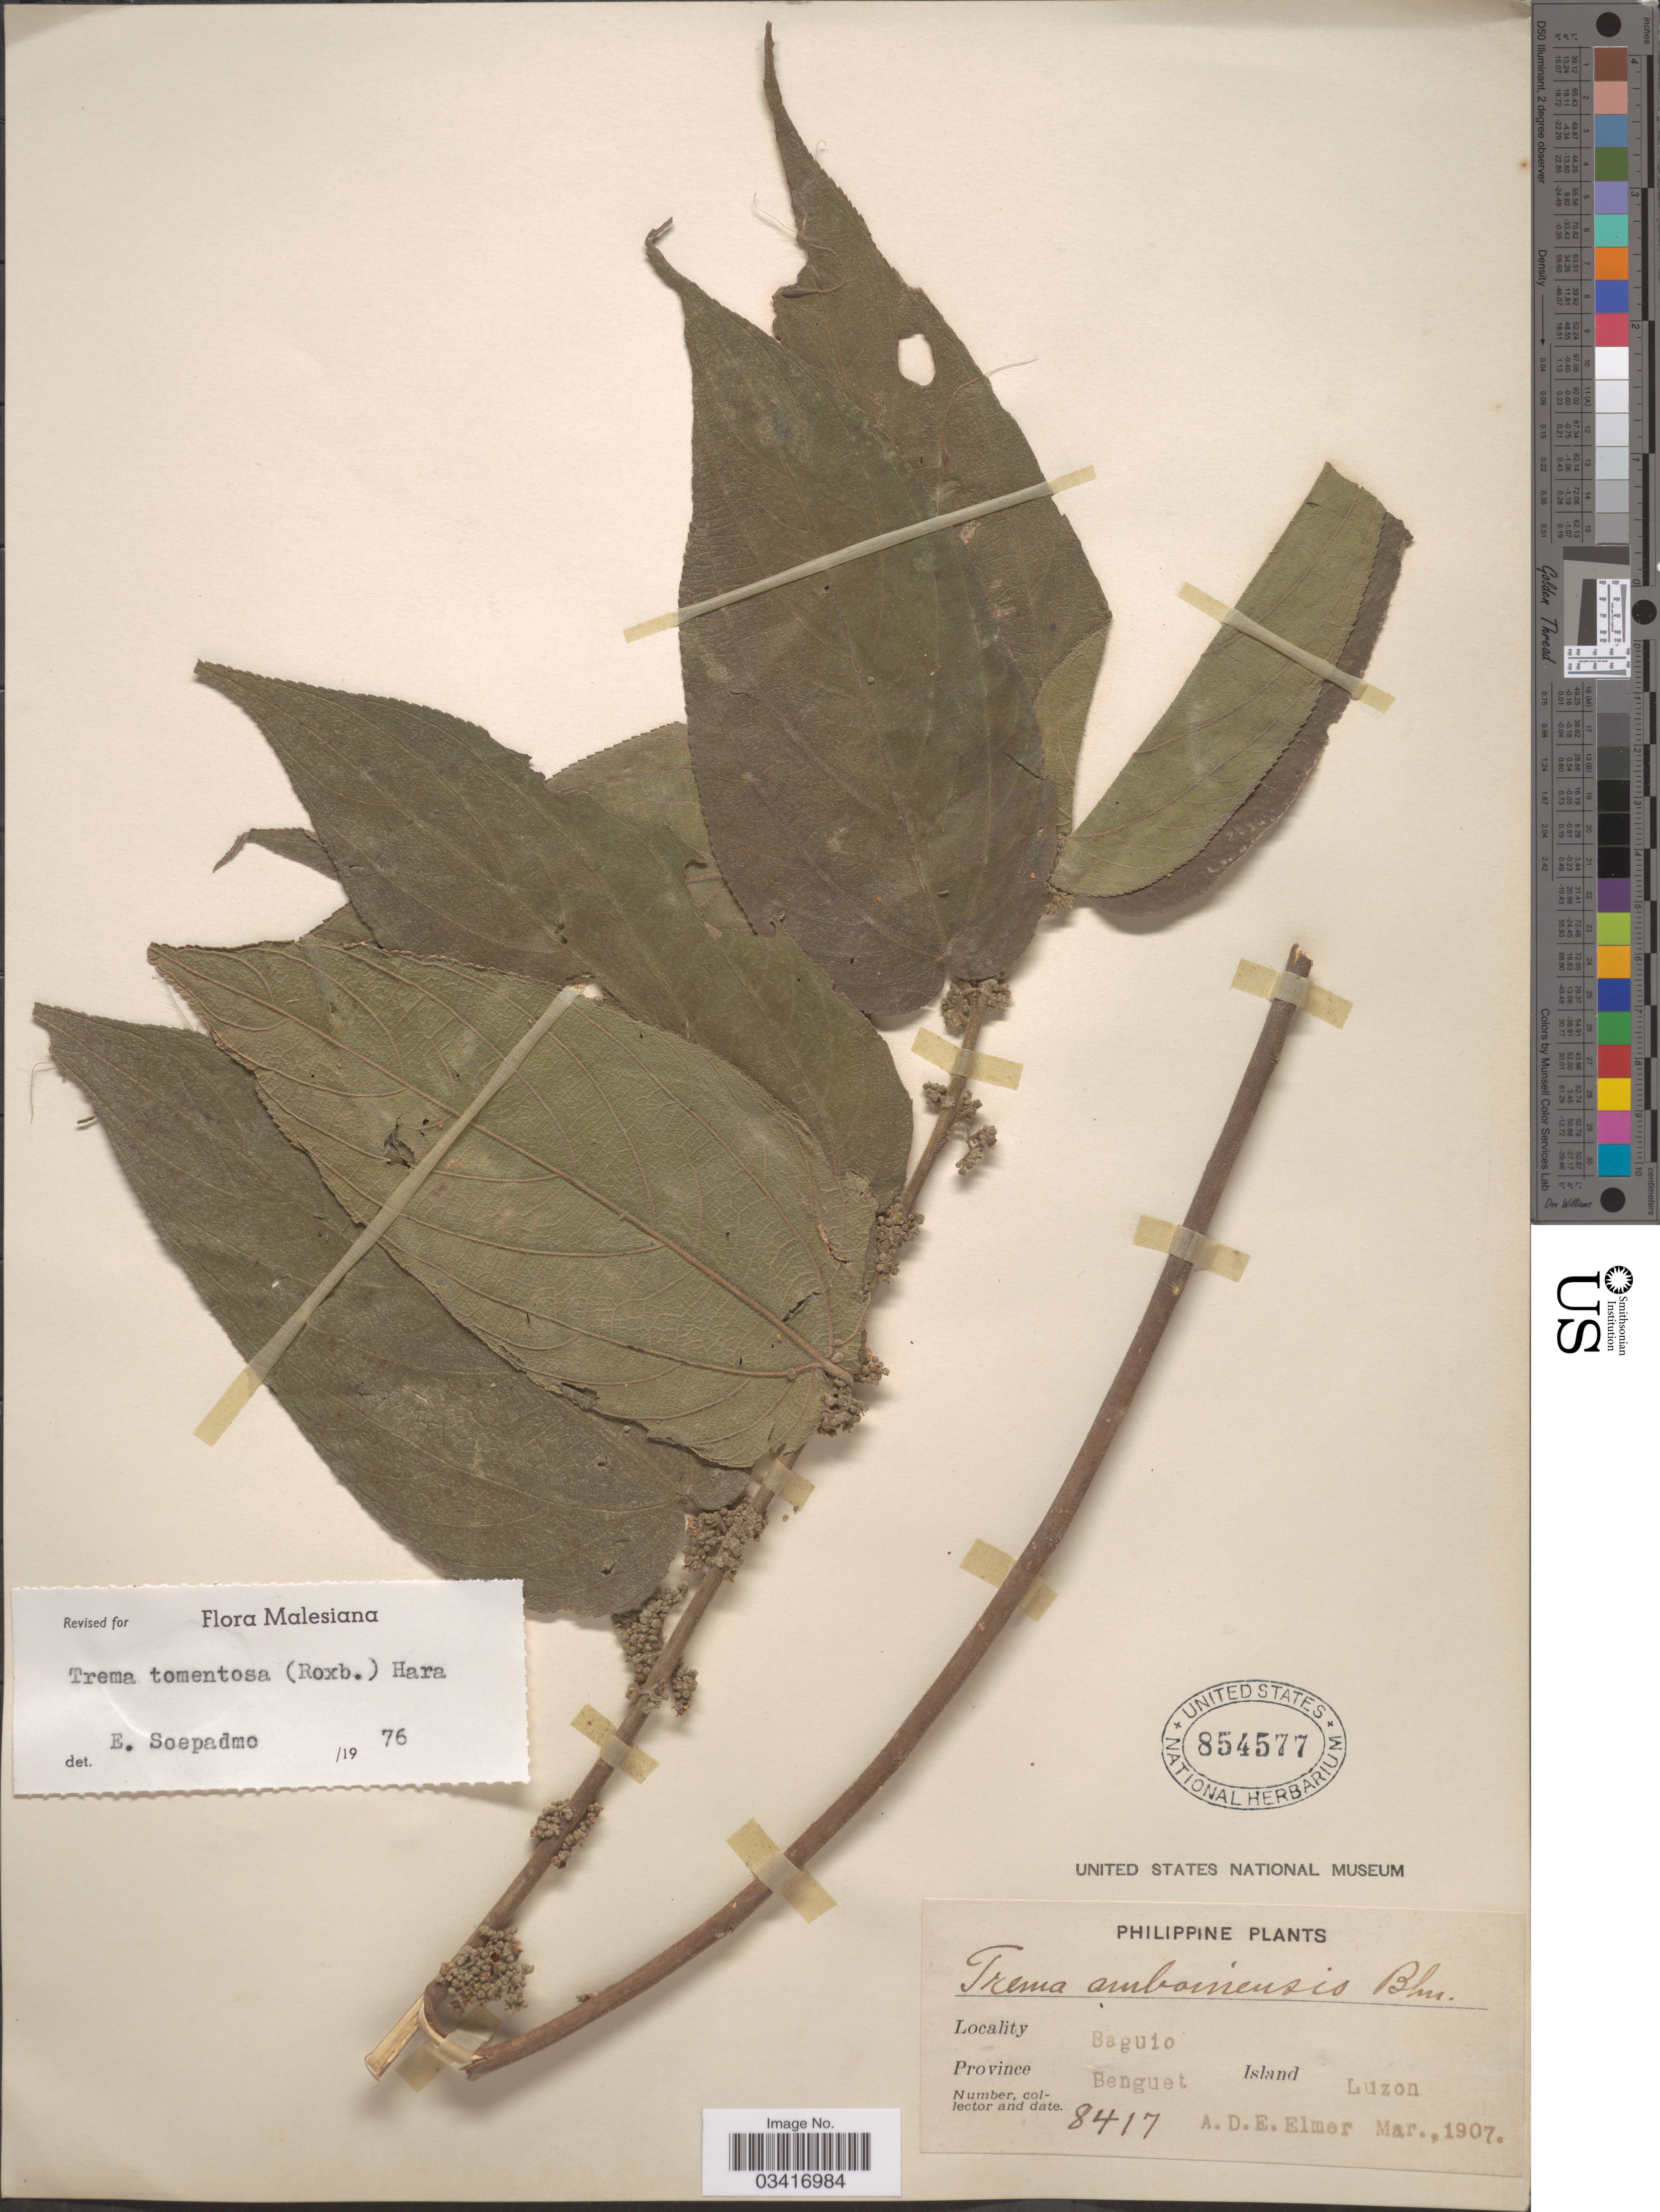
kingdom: Plantae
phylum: Tracheophyta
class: Magnoliopsida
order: Rosales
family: Cannabaceae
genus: Trema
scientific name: Trema tomentosum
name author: (Roxb.) Y. Hara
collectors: A. D. E. Elmer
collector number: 8417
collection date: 1907-03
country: Philippines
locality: Baguio. Province Benguet. Island Luzon.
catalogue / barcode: US 854577